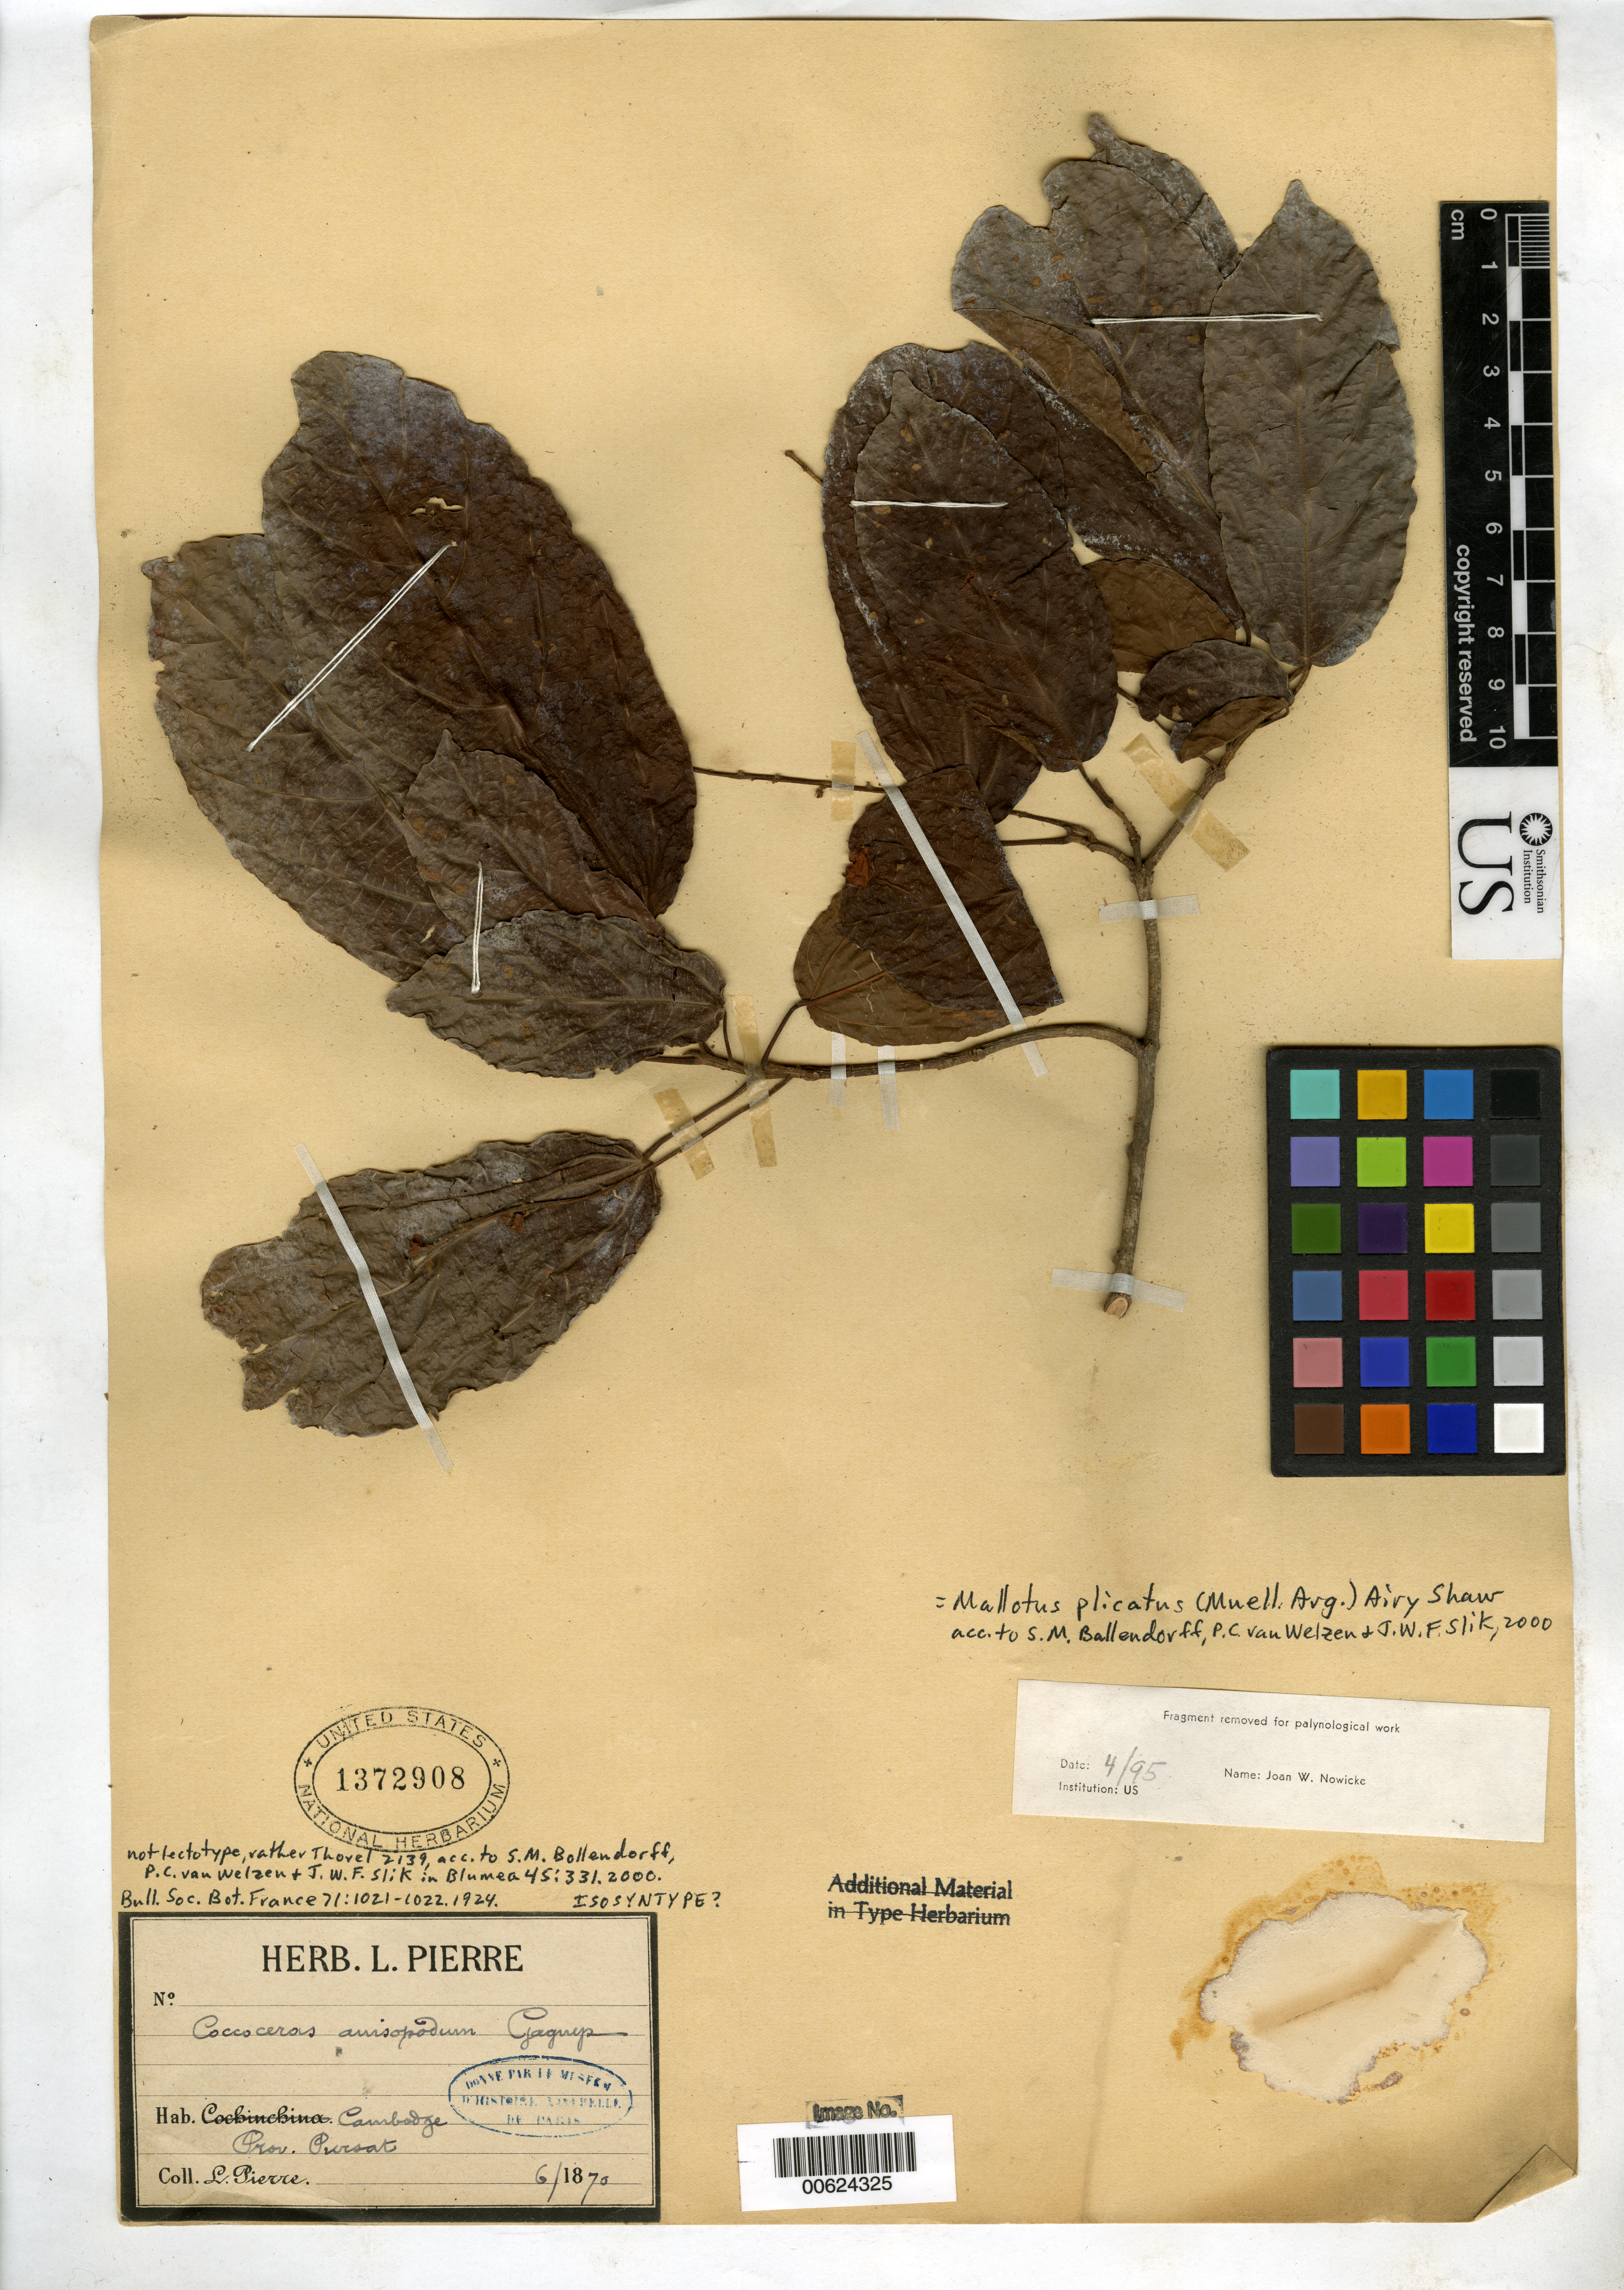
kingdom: Plantae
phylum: Tracheophyta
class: Magnoliopsida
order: Malpighiales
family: Euphorbiaceae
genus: Mallotus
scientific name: Mallotus plicatus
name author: (Müll. Arg.) Airy Shaw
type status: Isosyntype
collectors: J. Pierre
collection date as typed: Jun 1870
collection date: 1870-06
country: Cambodia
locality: Pursat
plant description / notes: Lectotype collection is Thorel 2139 as designated by Bollendorff et al., Blumea 45: 331 (2000).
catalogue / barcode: US 1372908